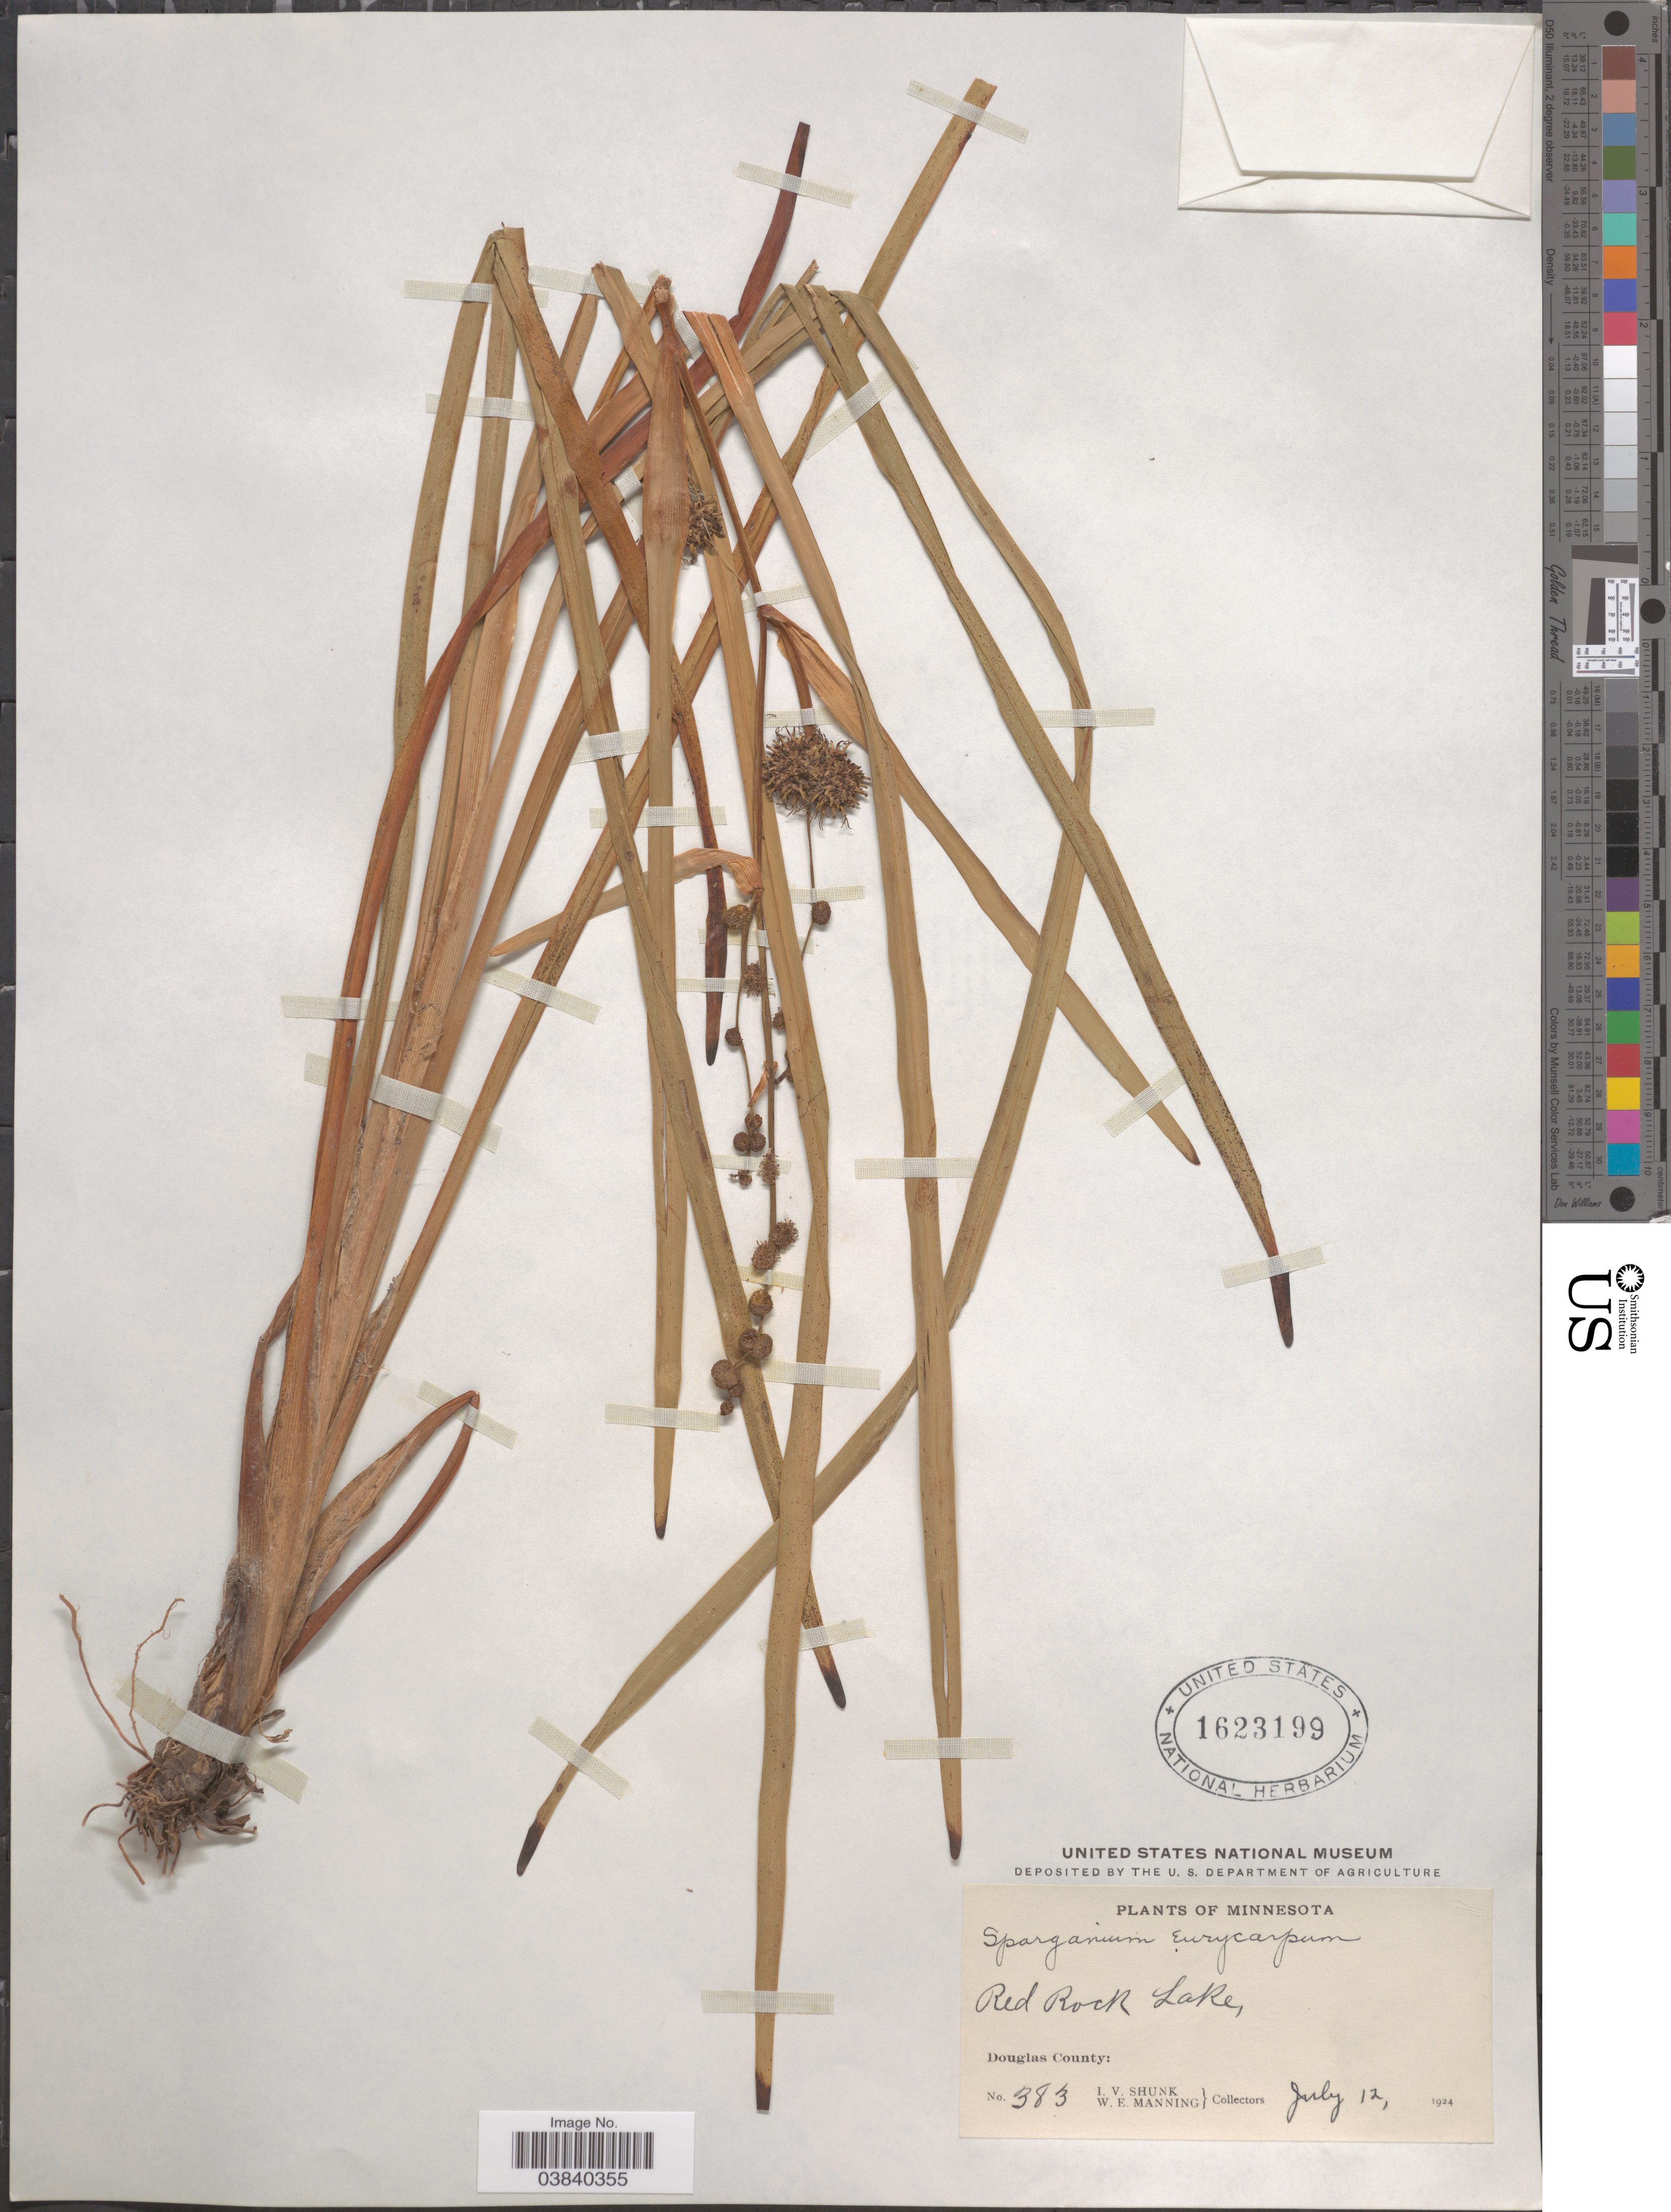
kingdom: Plantae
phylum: Tracheophyta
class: Liliopsida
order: Poales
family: Typhaceae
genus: Sparganium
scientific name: Sparganium eurycarpum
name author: Engelm.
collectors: I. Shunk & W. Manning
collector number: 383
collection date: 1924-07-12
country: United States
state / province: Minnesota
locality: Red Rock Lake, Douglas County.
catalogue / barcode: US 1623199